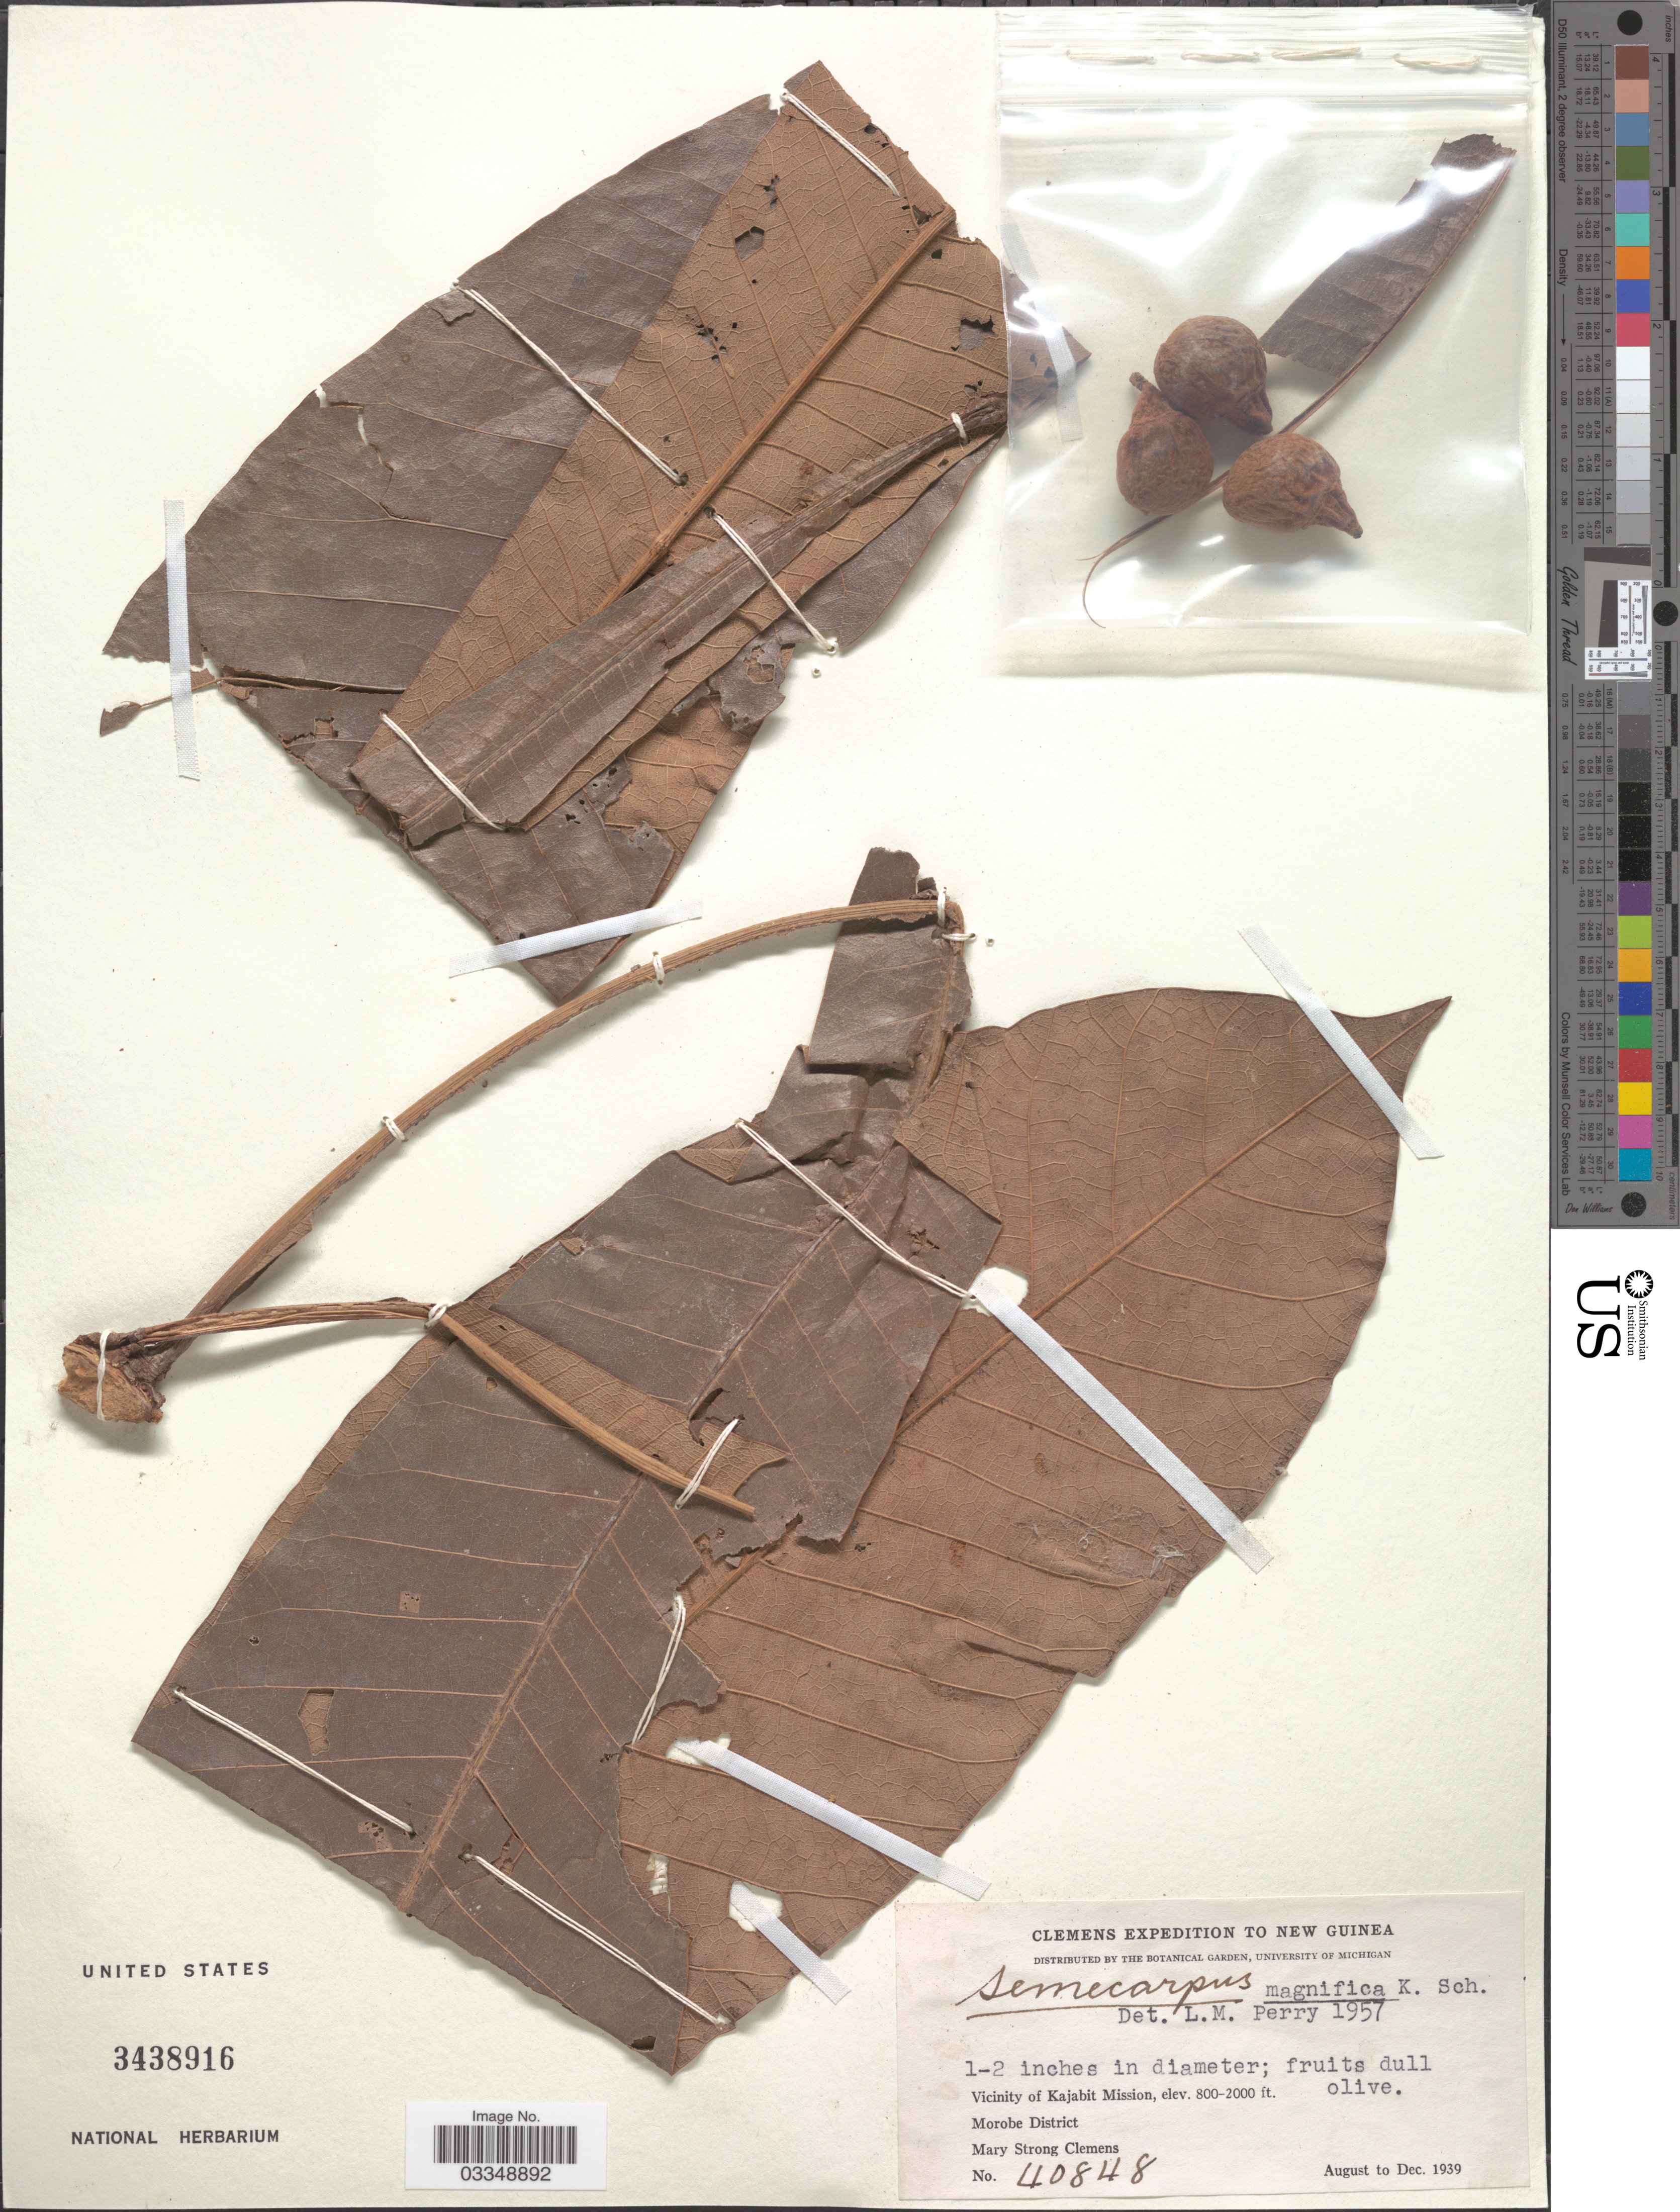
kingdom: Plantae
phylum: Tracheophyta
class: Magnoliopsida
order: Sapindales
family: Anacardiaceae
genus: Semecarpus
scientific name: Semecarpus magnificus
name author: K. Schum.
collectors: M. S. Clemens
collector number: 40848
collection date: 1939-08/1939-12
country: Papua New Guinea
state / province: Morobe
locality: New Guinea. Vicinity of Kajabit Mission. Morobe District.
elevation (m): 244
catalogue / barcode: US 3438916